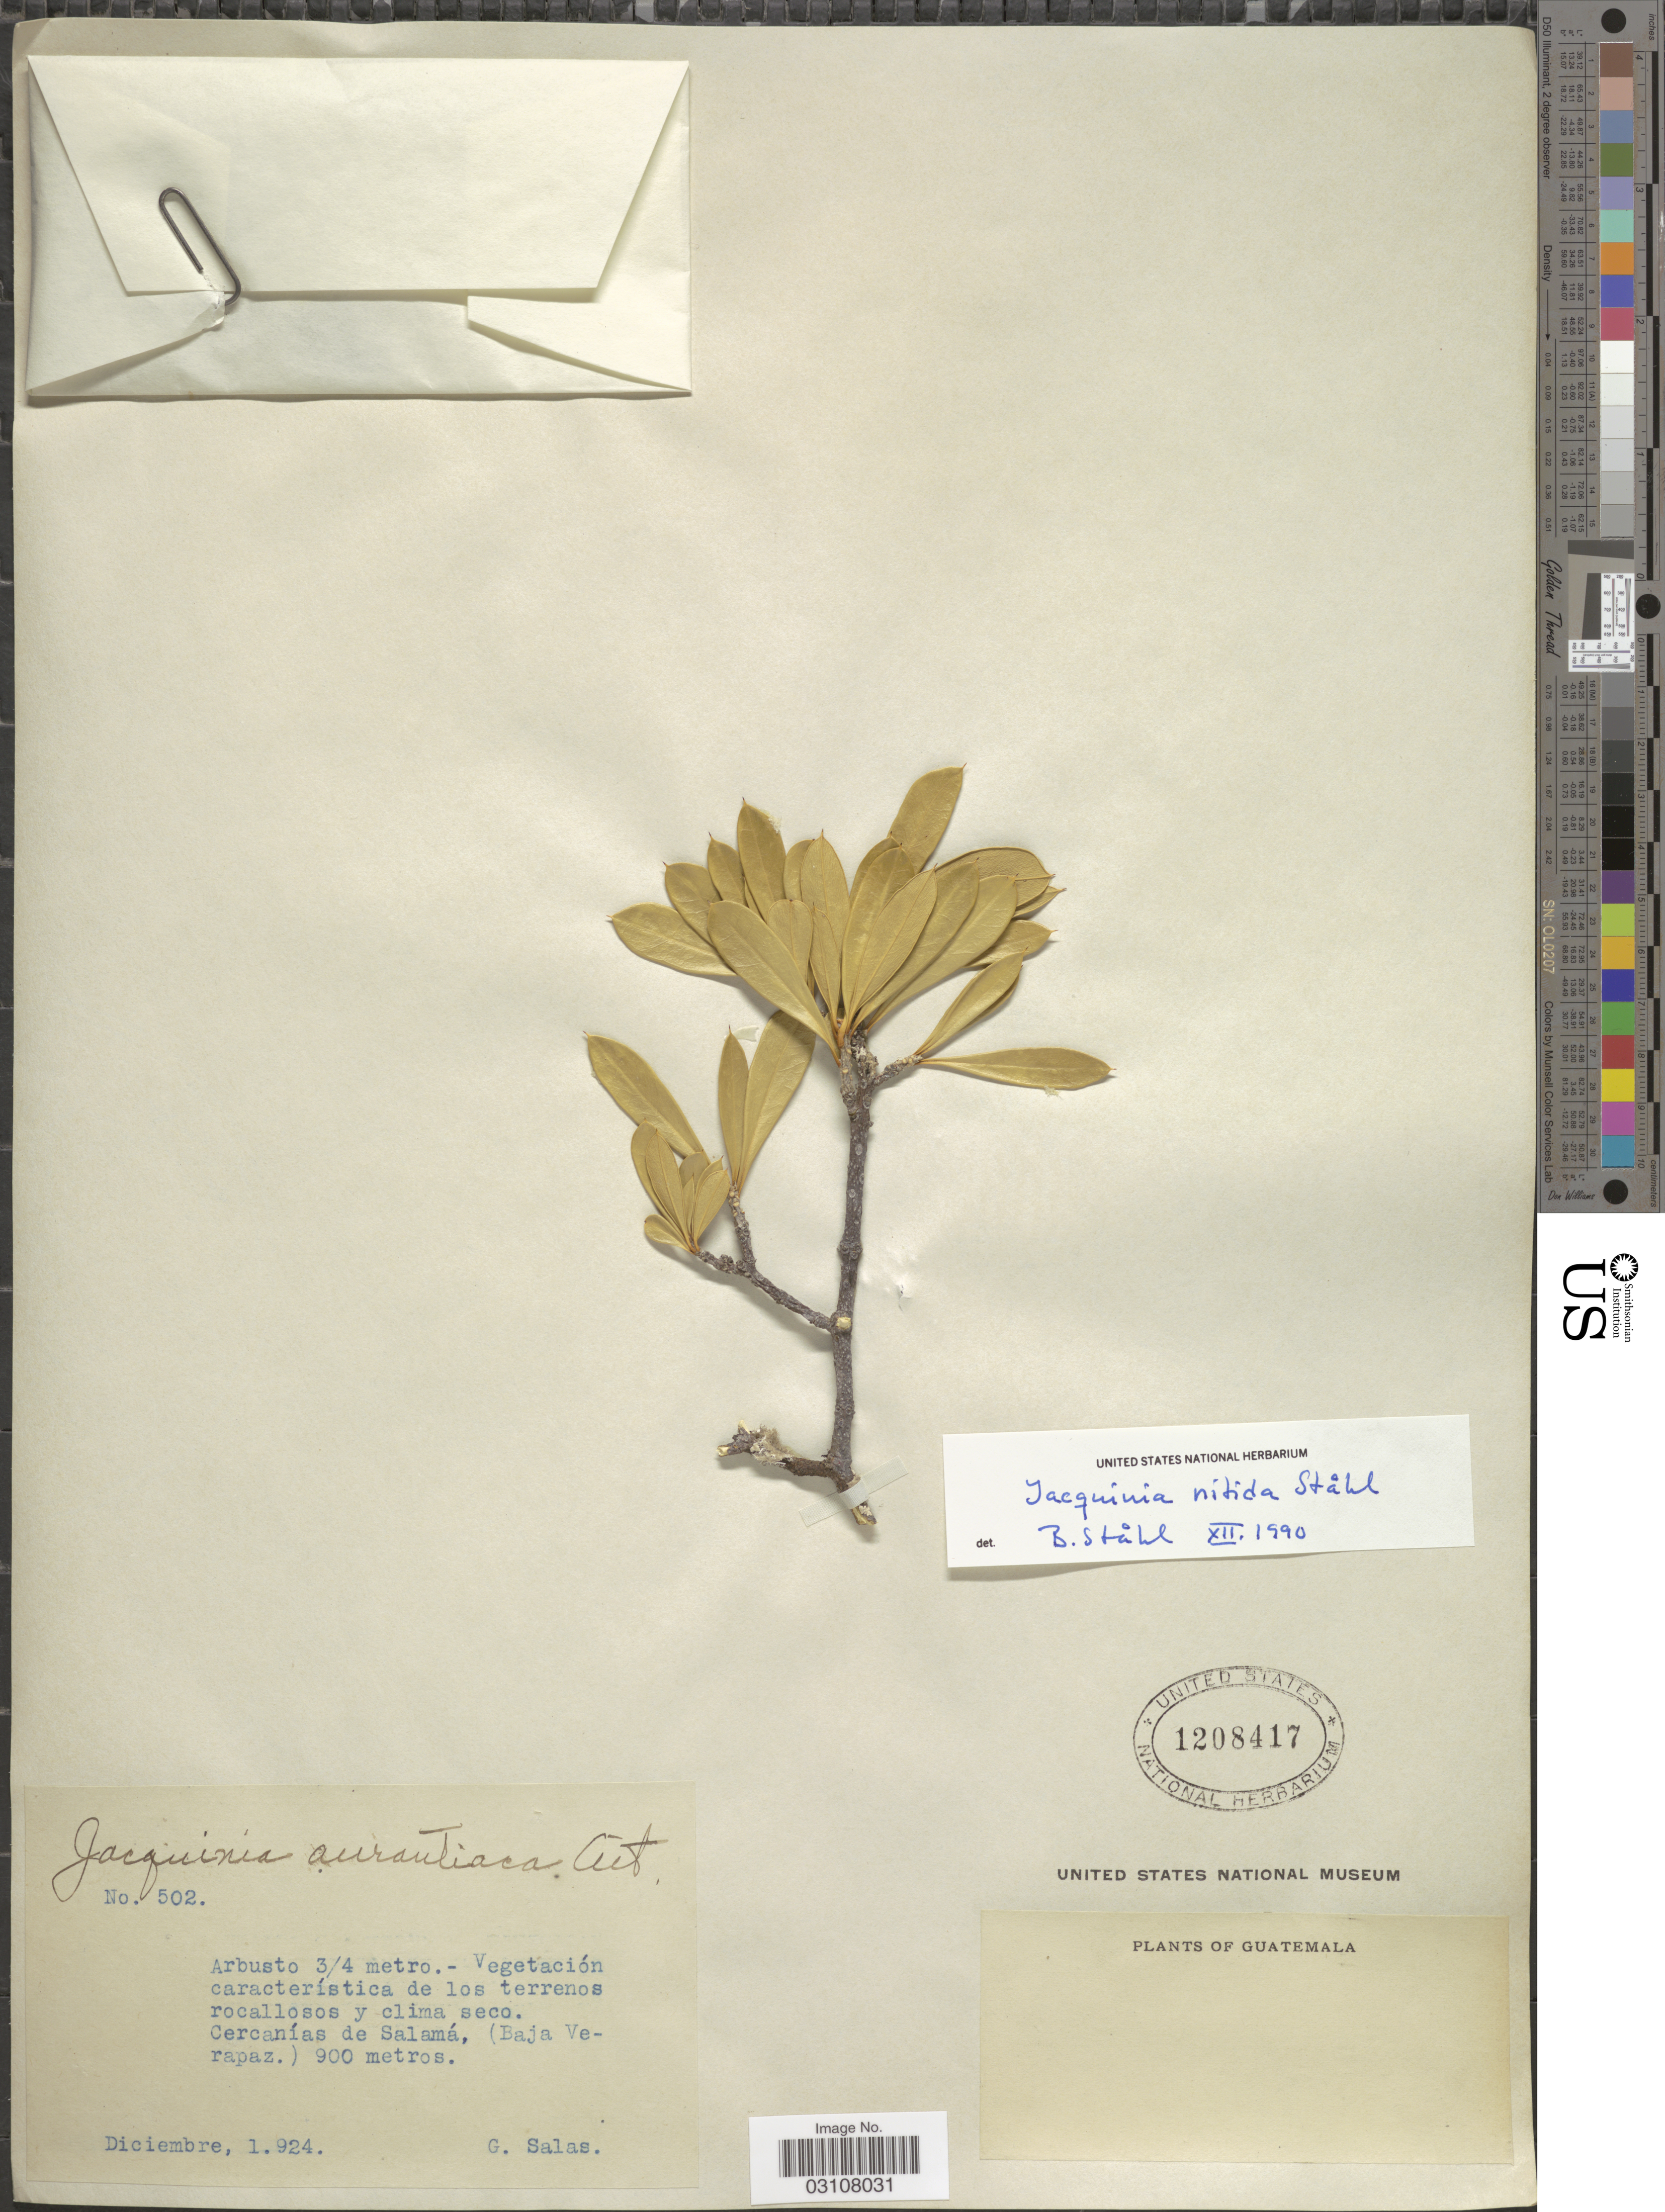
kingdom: Plantae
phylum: Tracheophyta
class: Magnoliopsida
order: Ericales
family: Primulaceae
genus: Jacquinia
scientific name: Jacquinia nitida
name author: B. Ståhl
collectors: G. Salas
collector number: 502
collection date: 1924-12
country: Guatemala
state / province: Baja Verapaz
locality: Cercanías de Salamá.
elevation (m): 900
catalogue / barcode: US 1208417